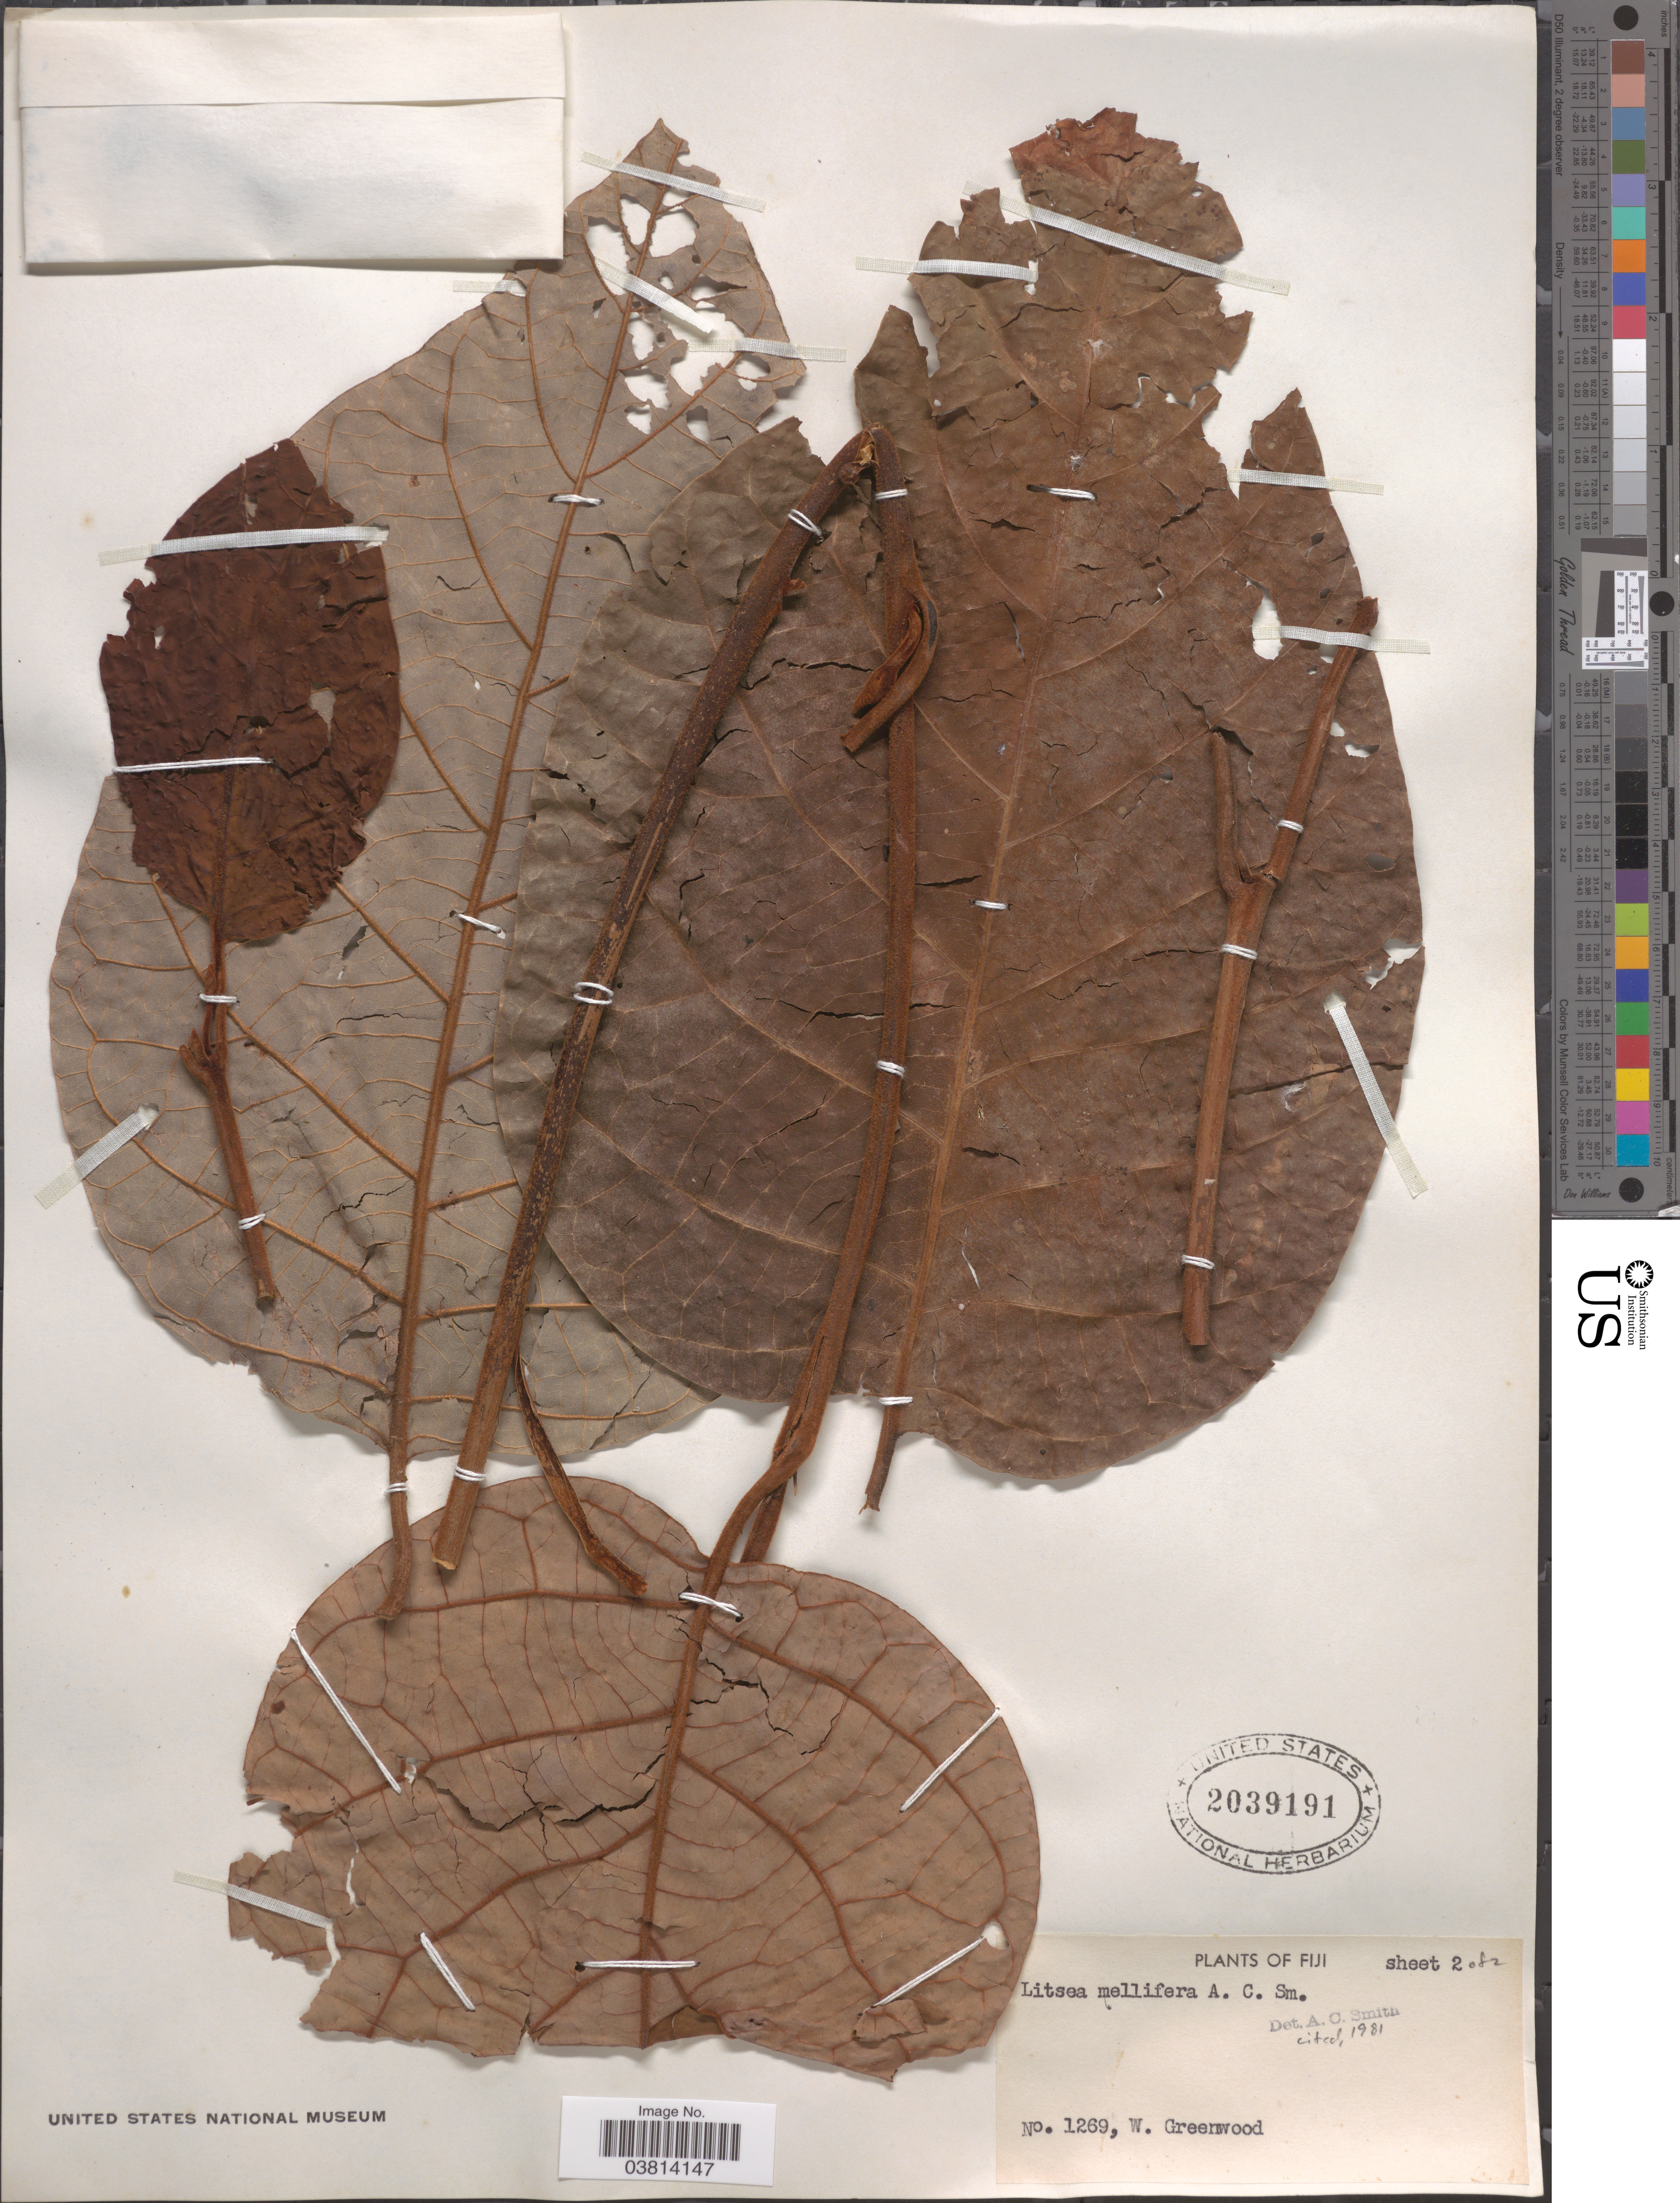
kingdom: Plantae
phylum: Tracheophyta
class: Magnoliopsida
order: Laurales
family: Lauraceae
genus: Litsea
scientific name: Litsea mellifera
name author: A.C. Sm.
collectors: W. Greenwood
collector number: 1269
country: Fiji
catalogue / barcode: US 2039191